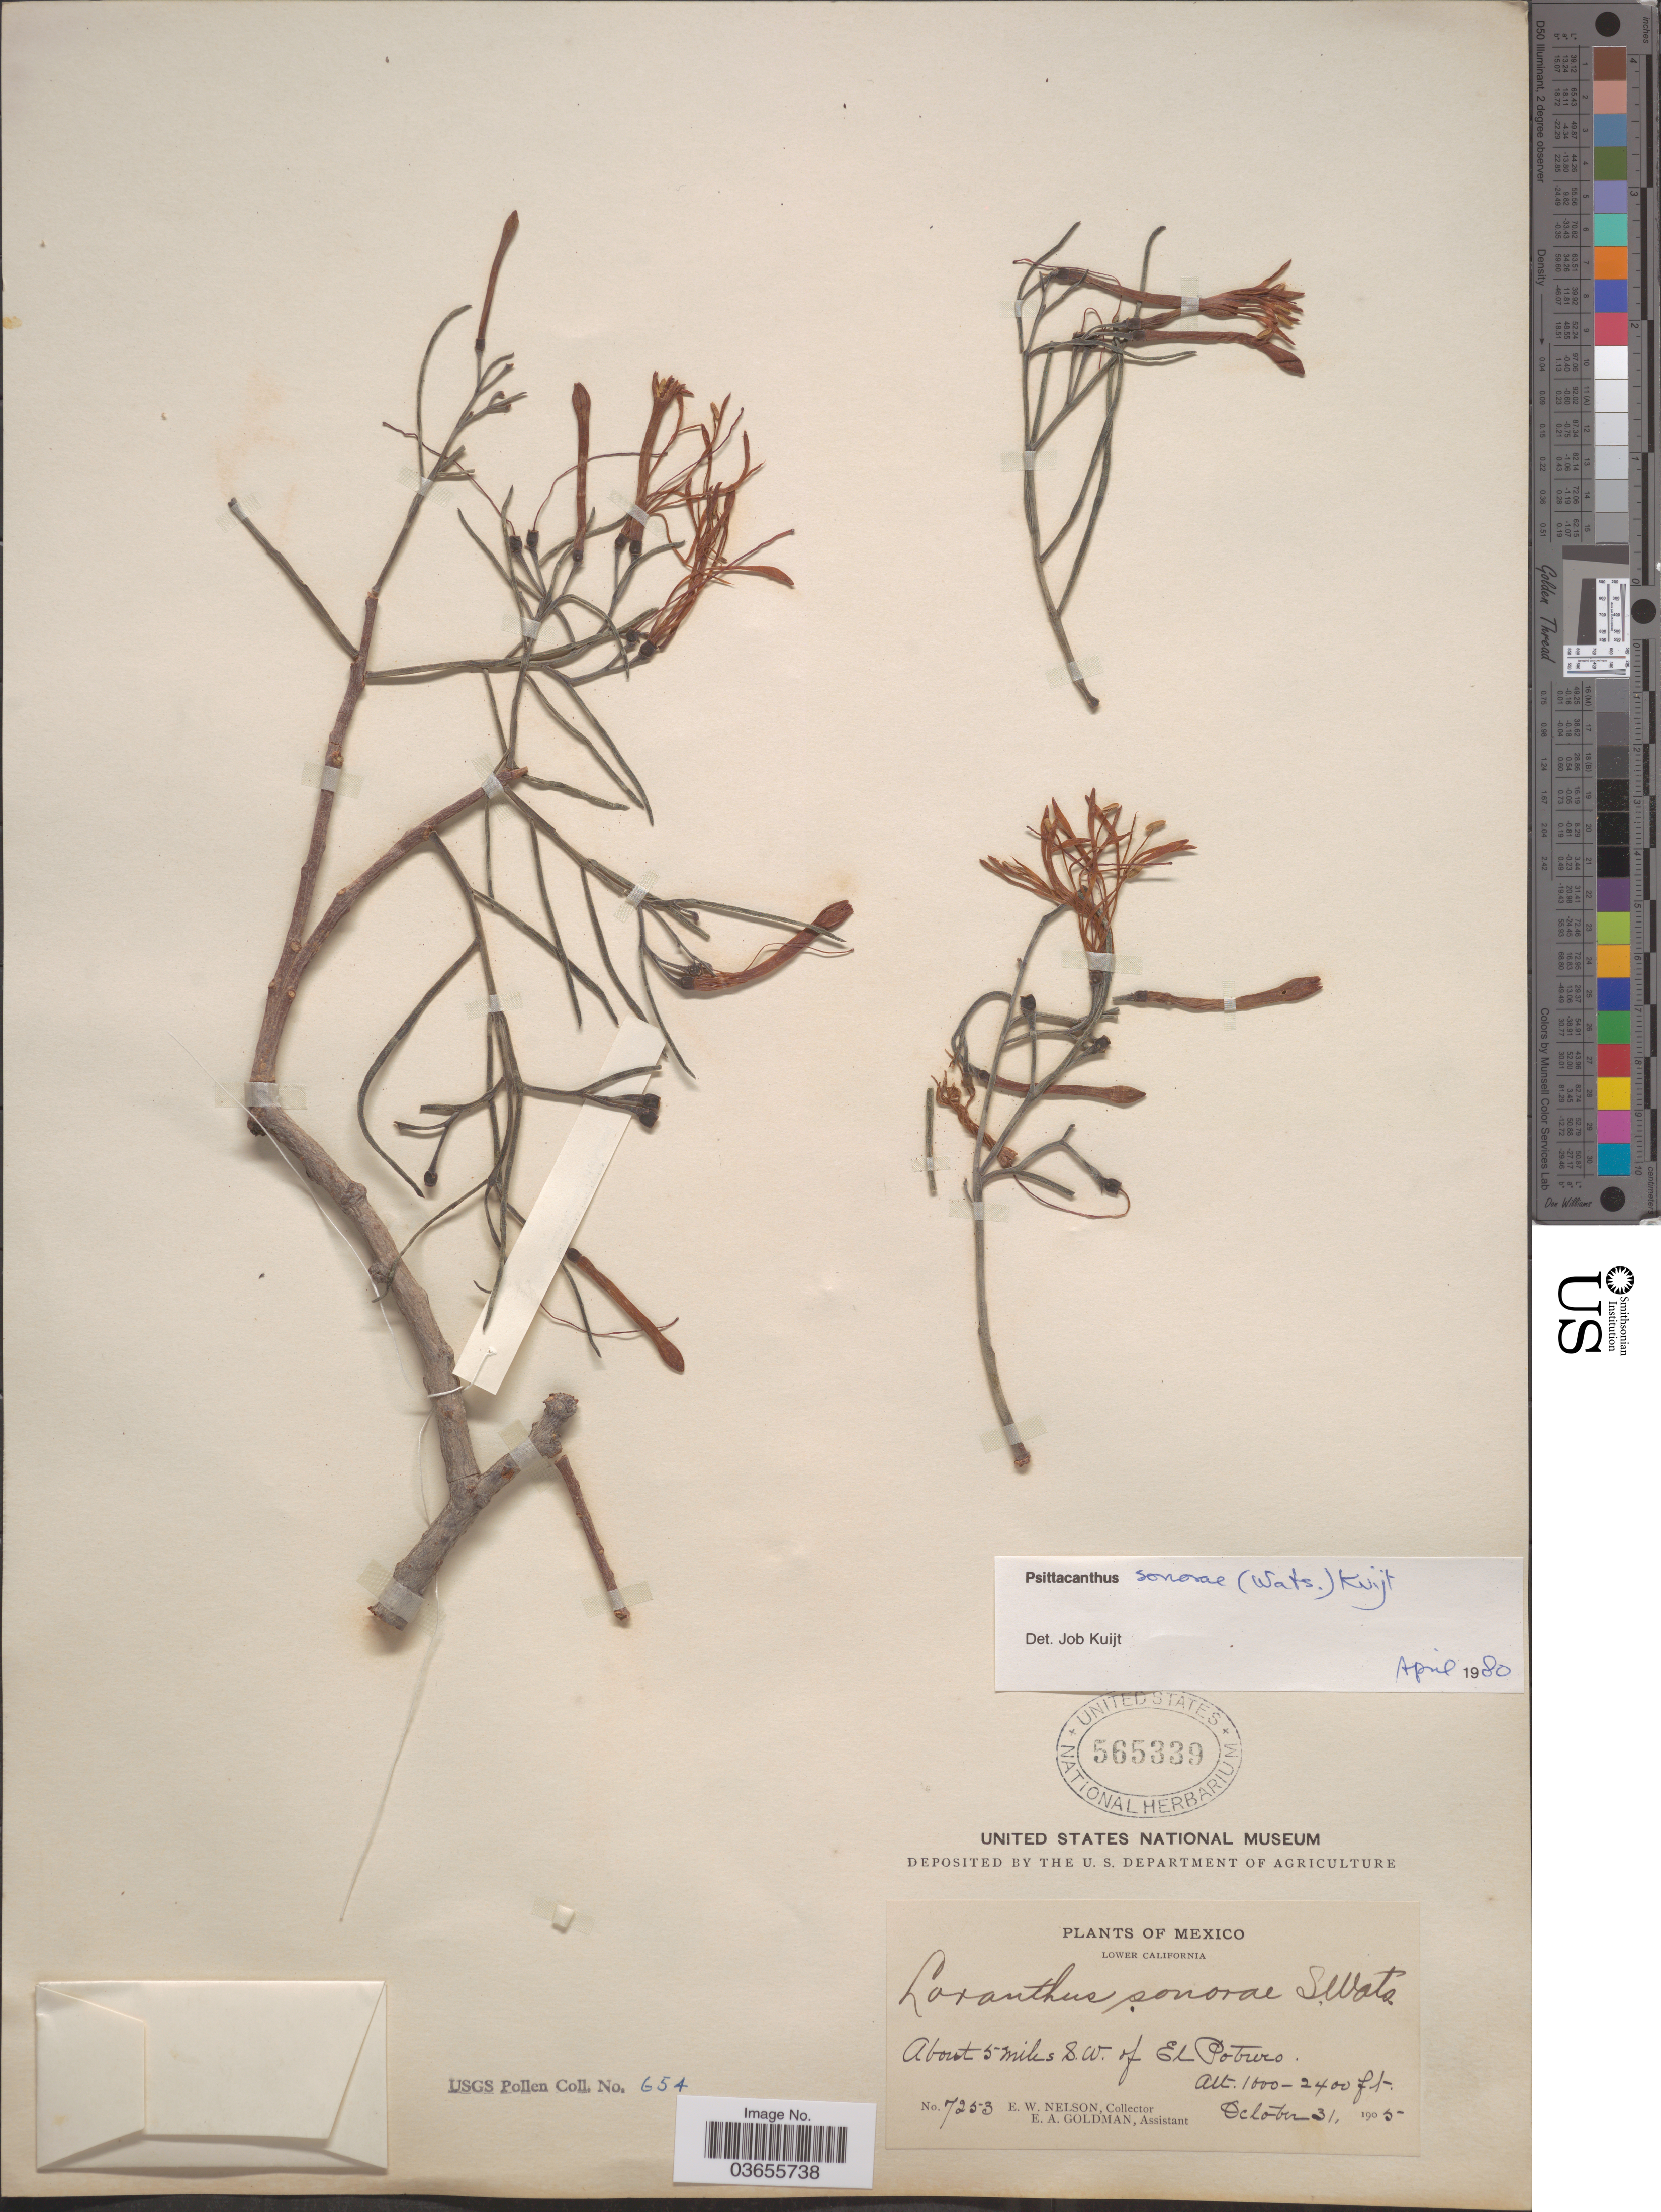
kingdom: Plantae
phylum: Tracheophyta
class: Magnoliopsida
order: Santalales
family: Loranthaceae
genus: Psittacanthus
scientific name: Psittacanthus sonorae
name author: (S. Watson) Kuijt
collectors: E. W. Nelson & E. A. Goldman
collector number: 7253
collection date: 1905-10-31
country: Mexico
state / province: Baja California Sur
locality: Lower California. About 5 miles S.W. of El Potrero.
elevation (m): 305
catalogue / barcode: US 565339